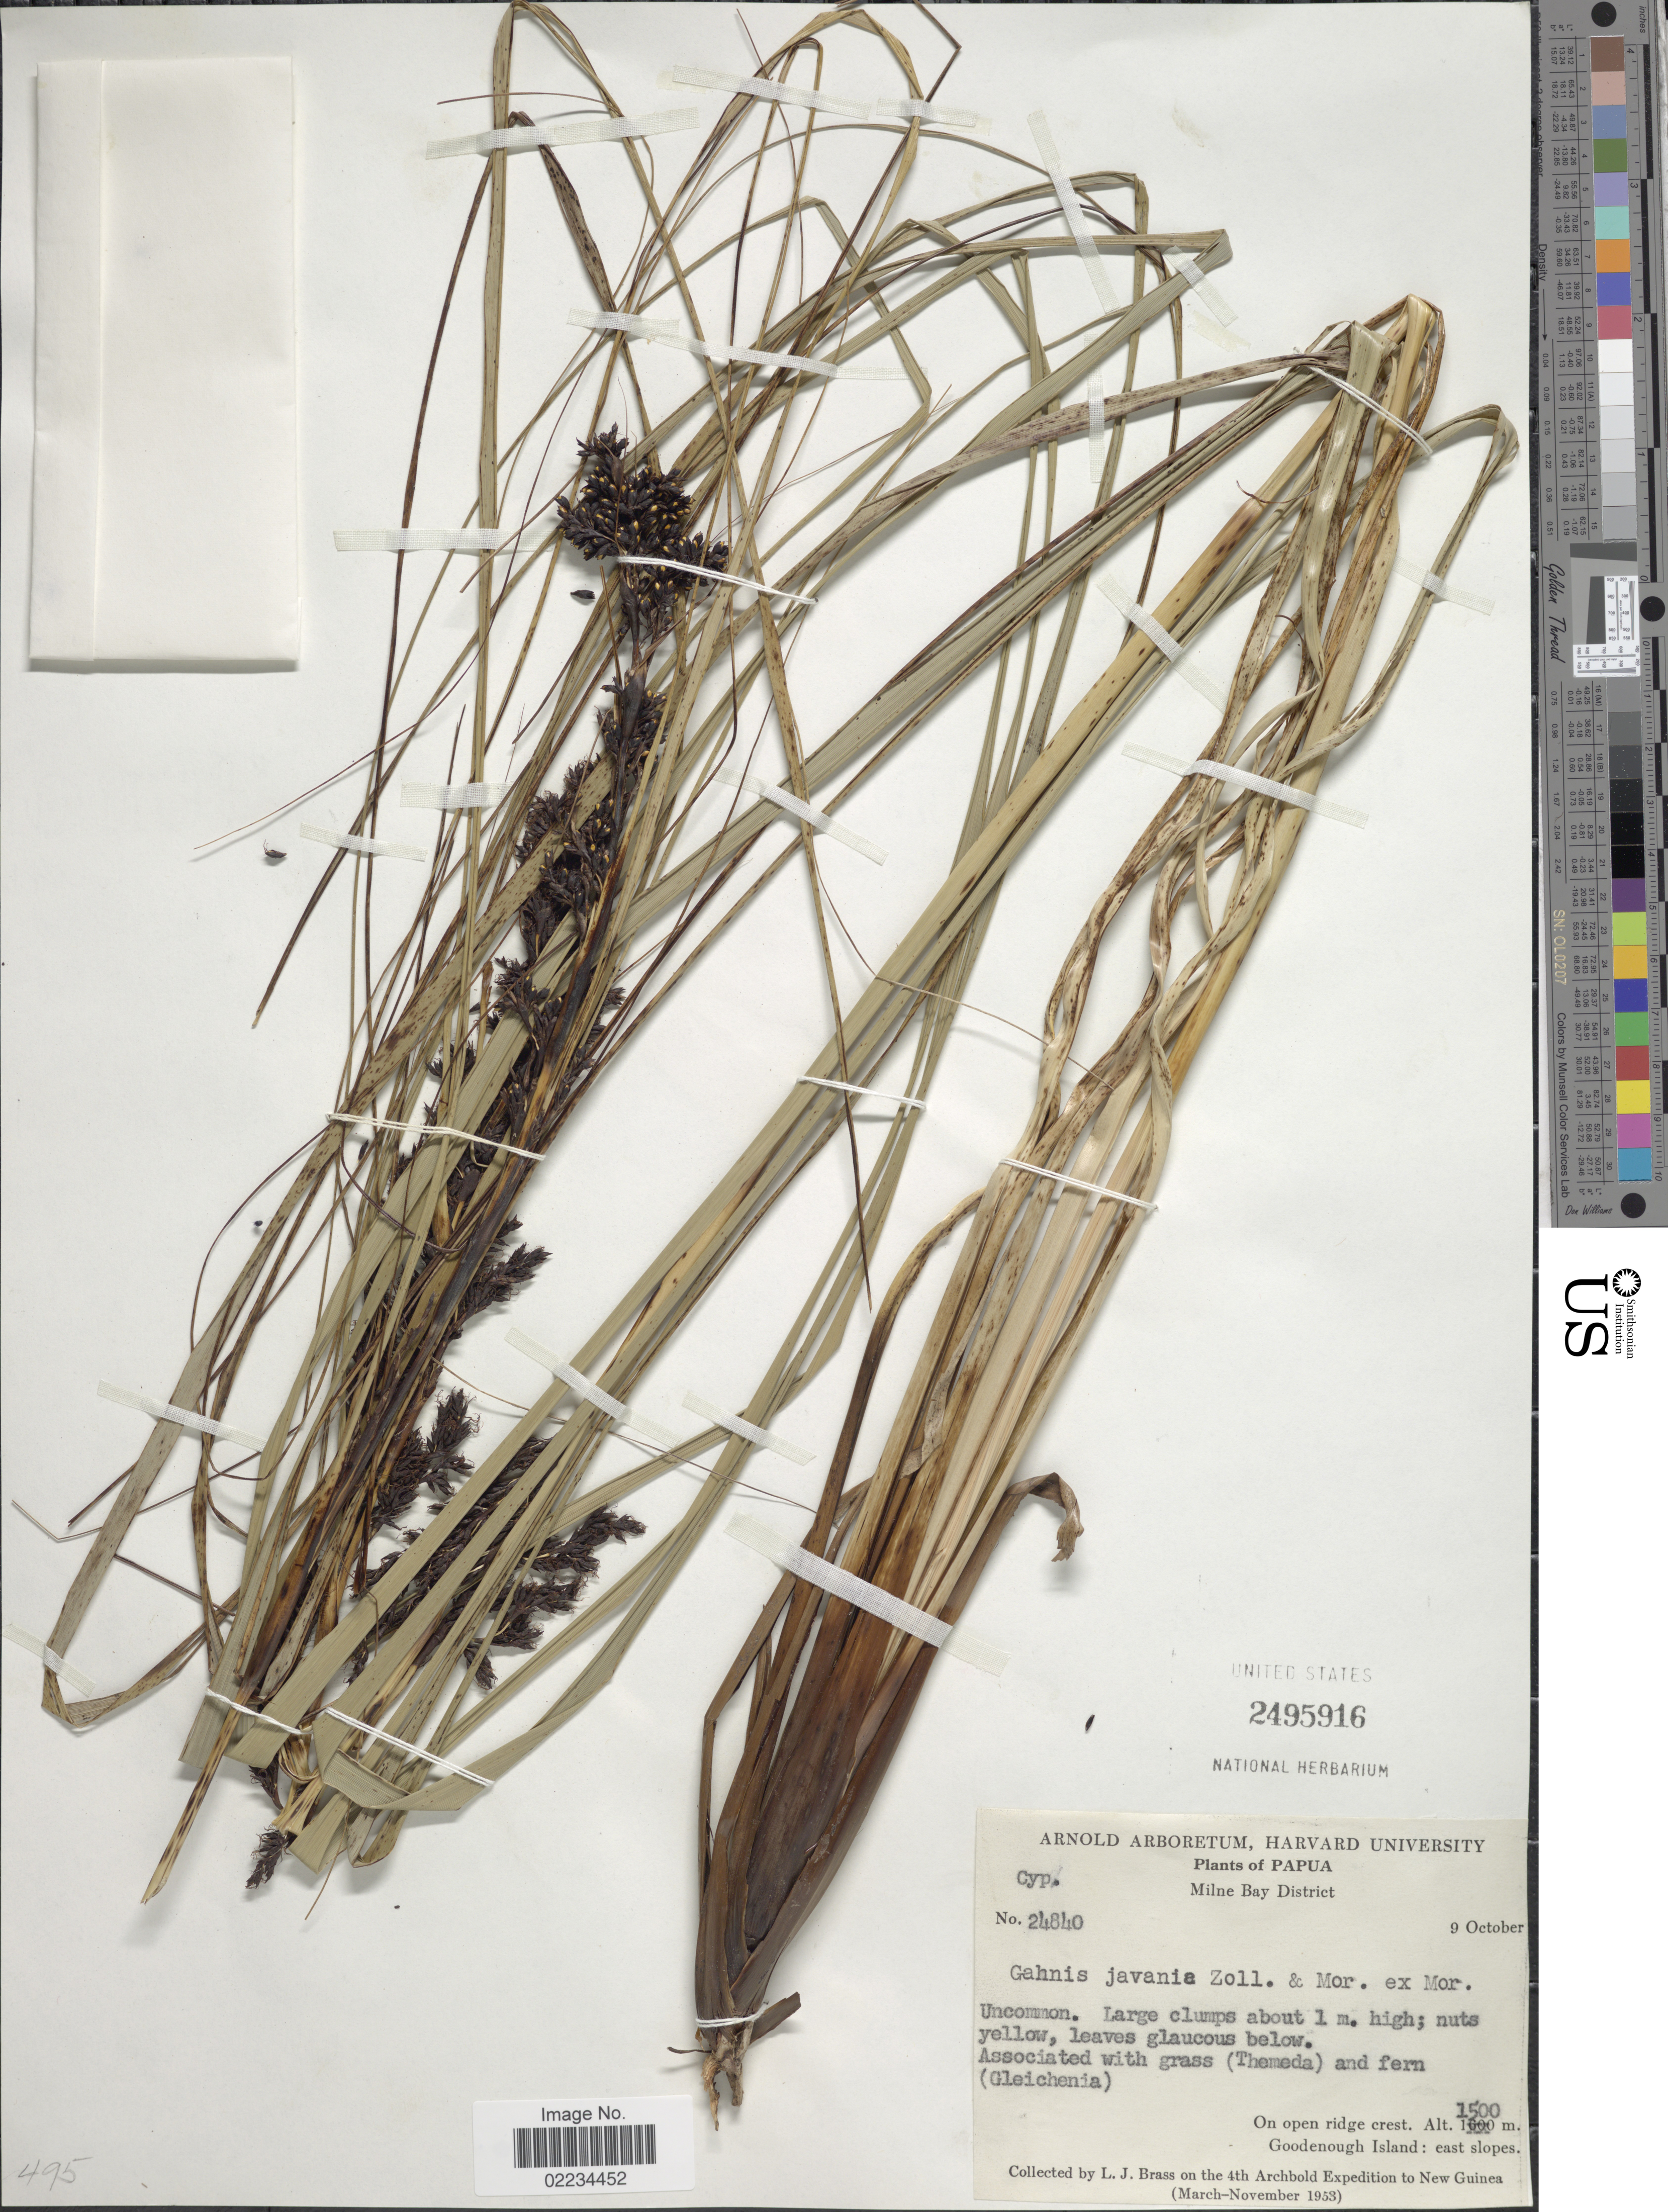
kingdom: Plantae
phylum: Tracheophyta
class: Liliopsida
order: Poales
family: Cyperaceae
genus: Gahnia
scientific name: Gahnia javanica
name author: Moritzi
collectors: L. J. Brass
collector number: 24840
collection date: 1953-10-09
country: Papua New Guinea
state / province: Milne Bay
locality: Milne Bay District, On open ridge crest. Goodenough Island: east slopes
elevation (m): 1500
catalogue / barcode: US 2495916